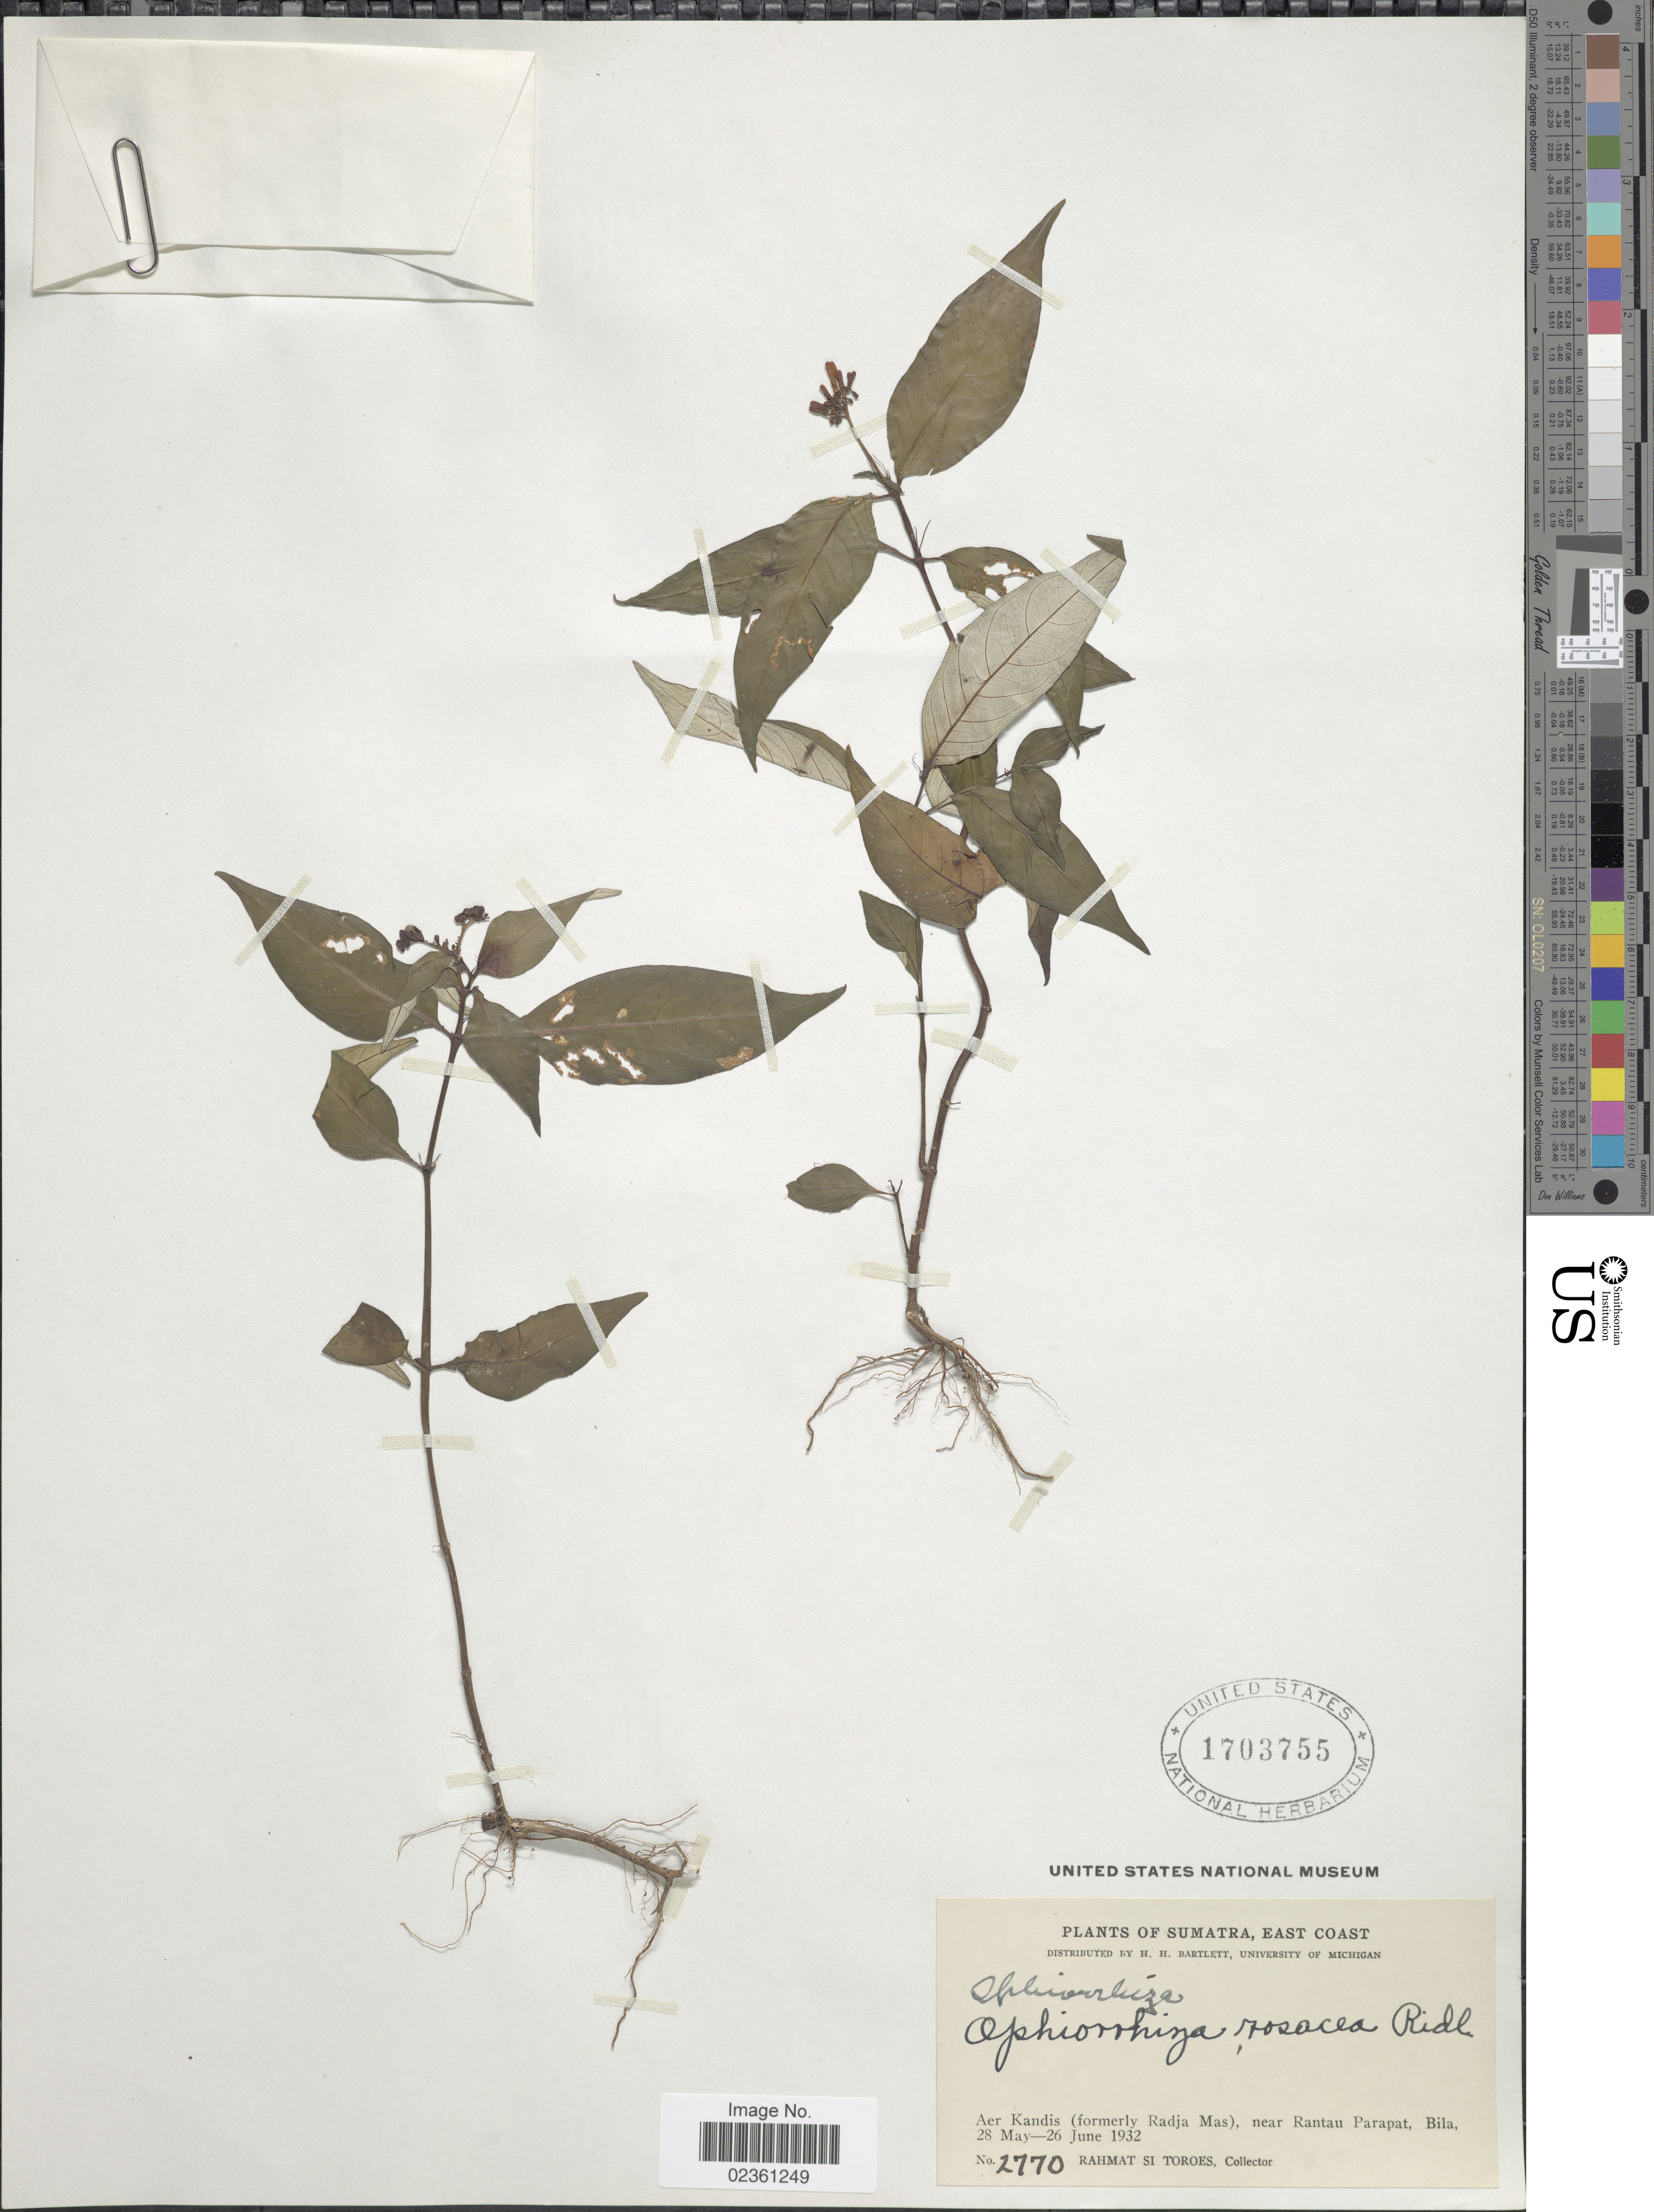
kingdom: Plantae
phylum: Tracheophyta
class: Magnoliopsida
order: Gentianales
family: Rubiaceae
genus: Ophiorrhiza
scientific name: Ophiorrhiza rosacea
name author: Ridl.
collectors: Rahmat Si Boeea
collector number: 2770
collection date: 1932-05-28/1932-06-26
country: Indonesia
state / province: Sumatra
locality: East Coast, Aer Kandis (formerly Radja Mas), near Rantau Parapat, Bila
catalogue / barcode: US 1703755